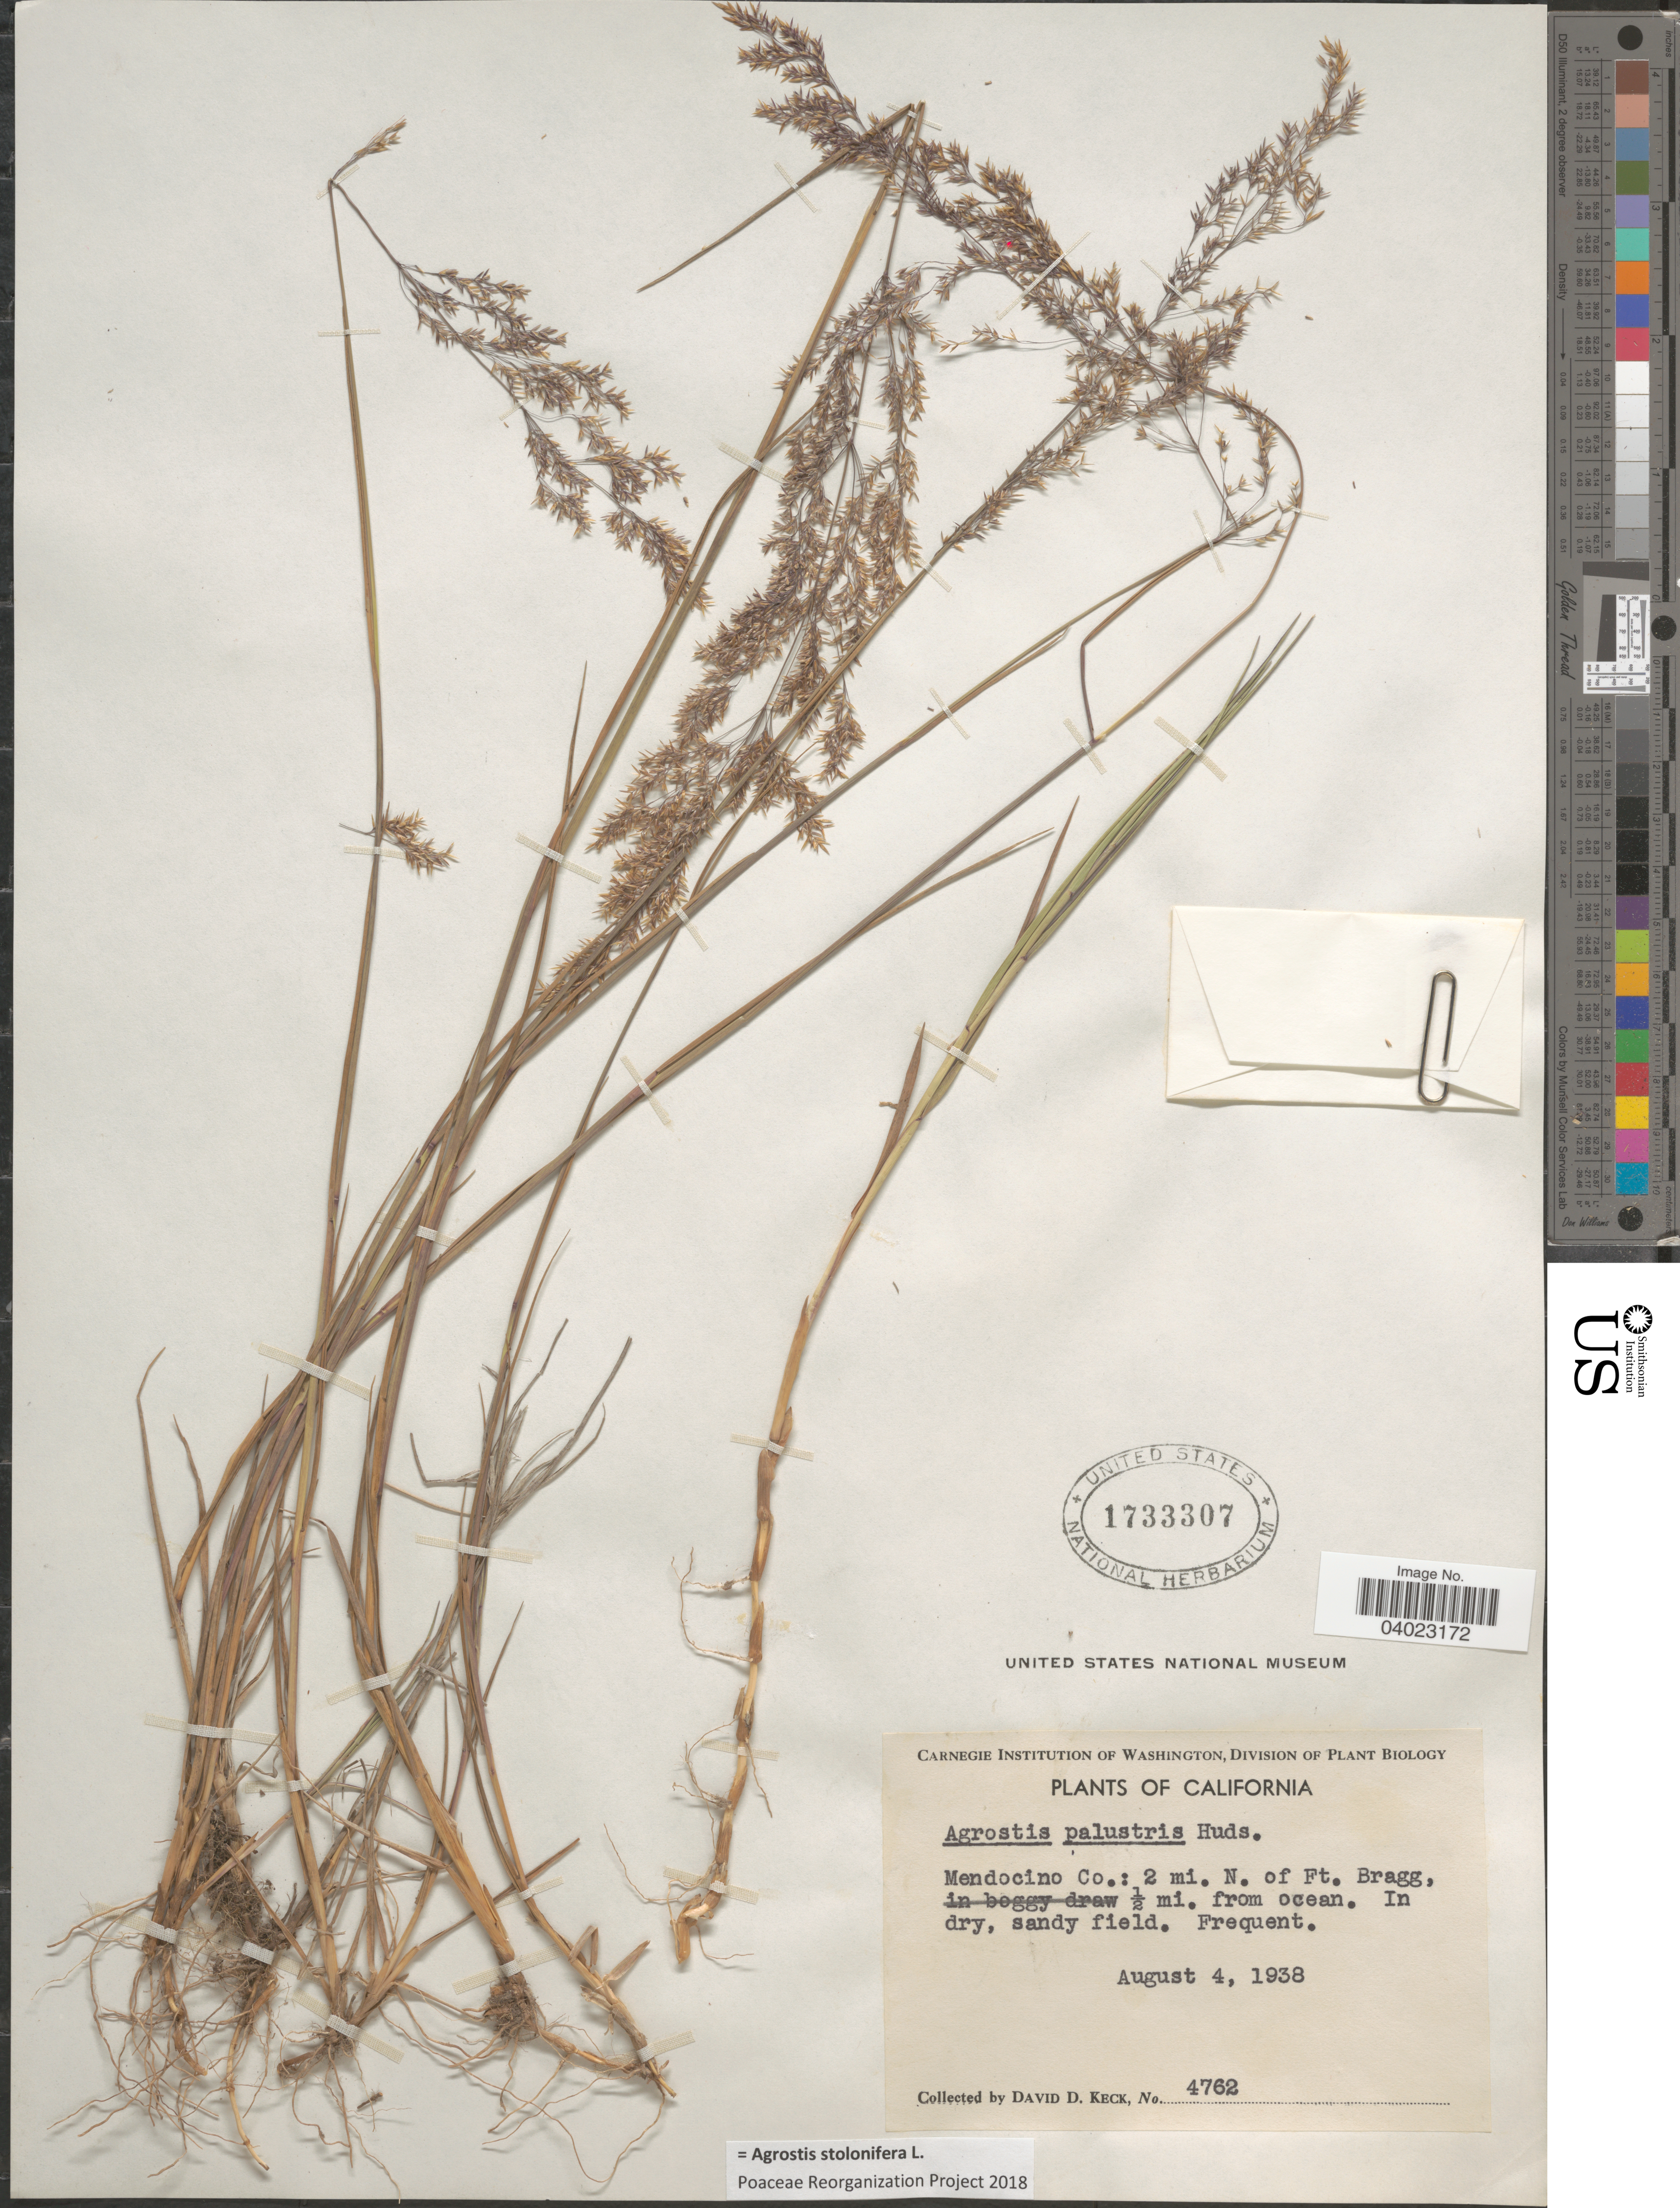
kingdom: Plantae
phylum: Tracheophyta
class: Liliopsida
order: Poales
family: Poaceae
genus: Agrostis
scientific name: Agrostis stolonifera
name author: L.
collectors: D. D. Keck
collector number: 4762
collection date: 1938-08-04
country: United States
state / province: California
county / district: Mendocino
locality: Mendocino Co.: 2 mi. N. of Ft. Bragg, ½ mi. from ocean.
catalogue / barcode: US 1733307